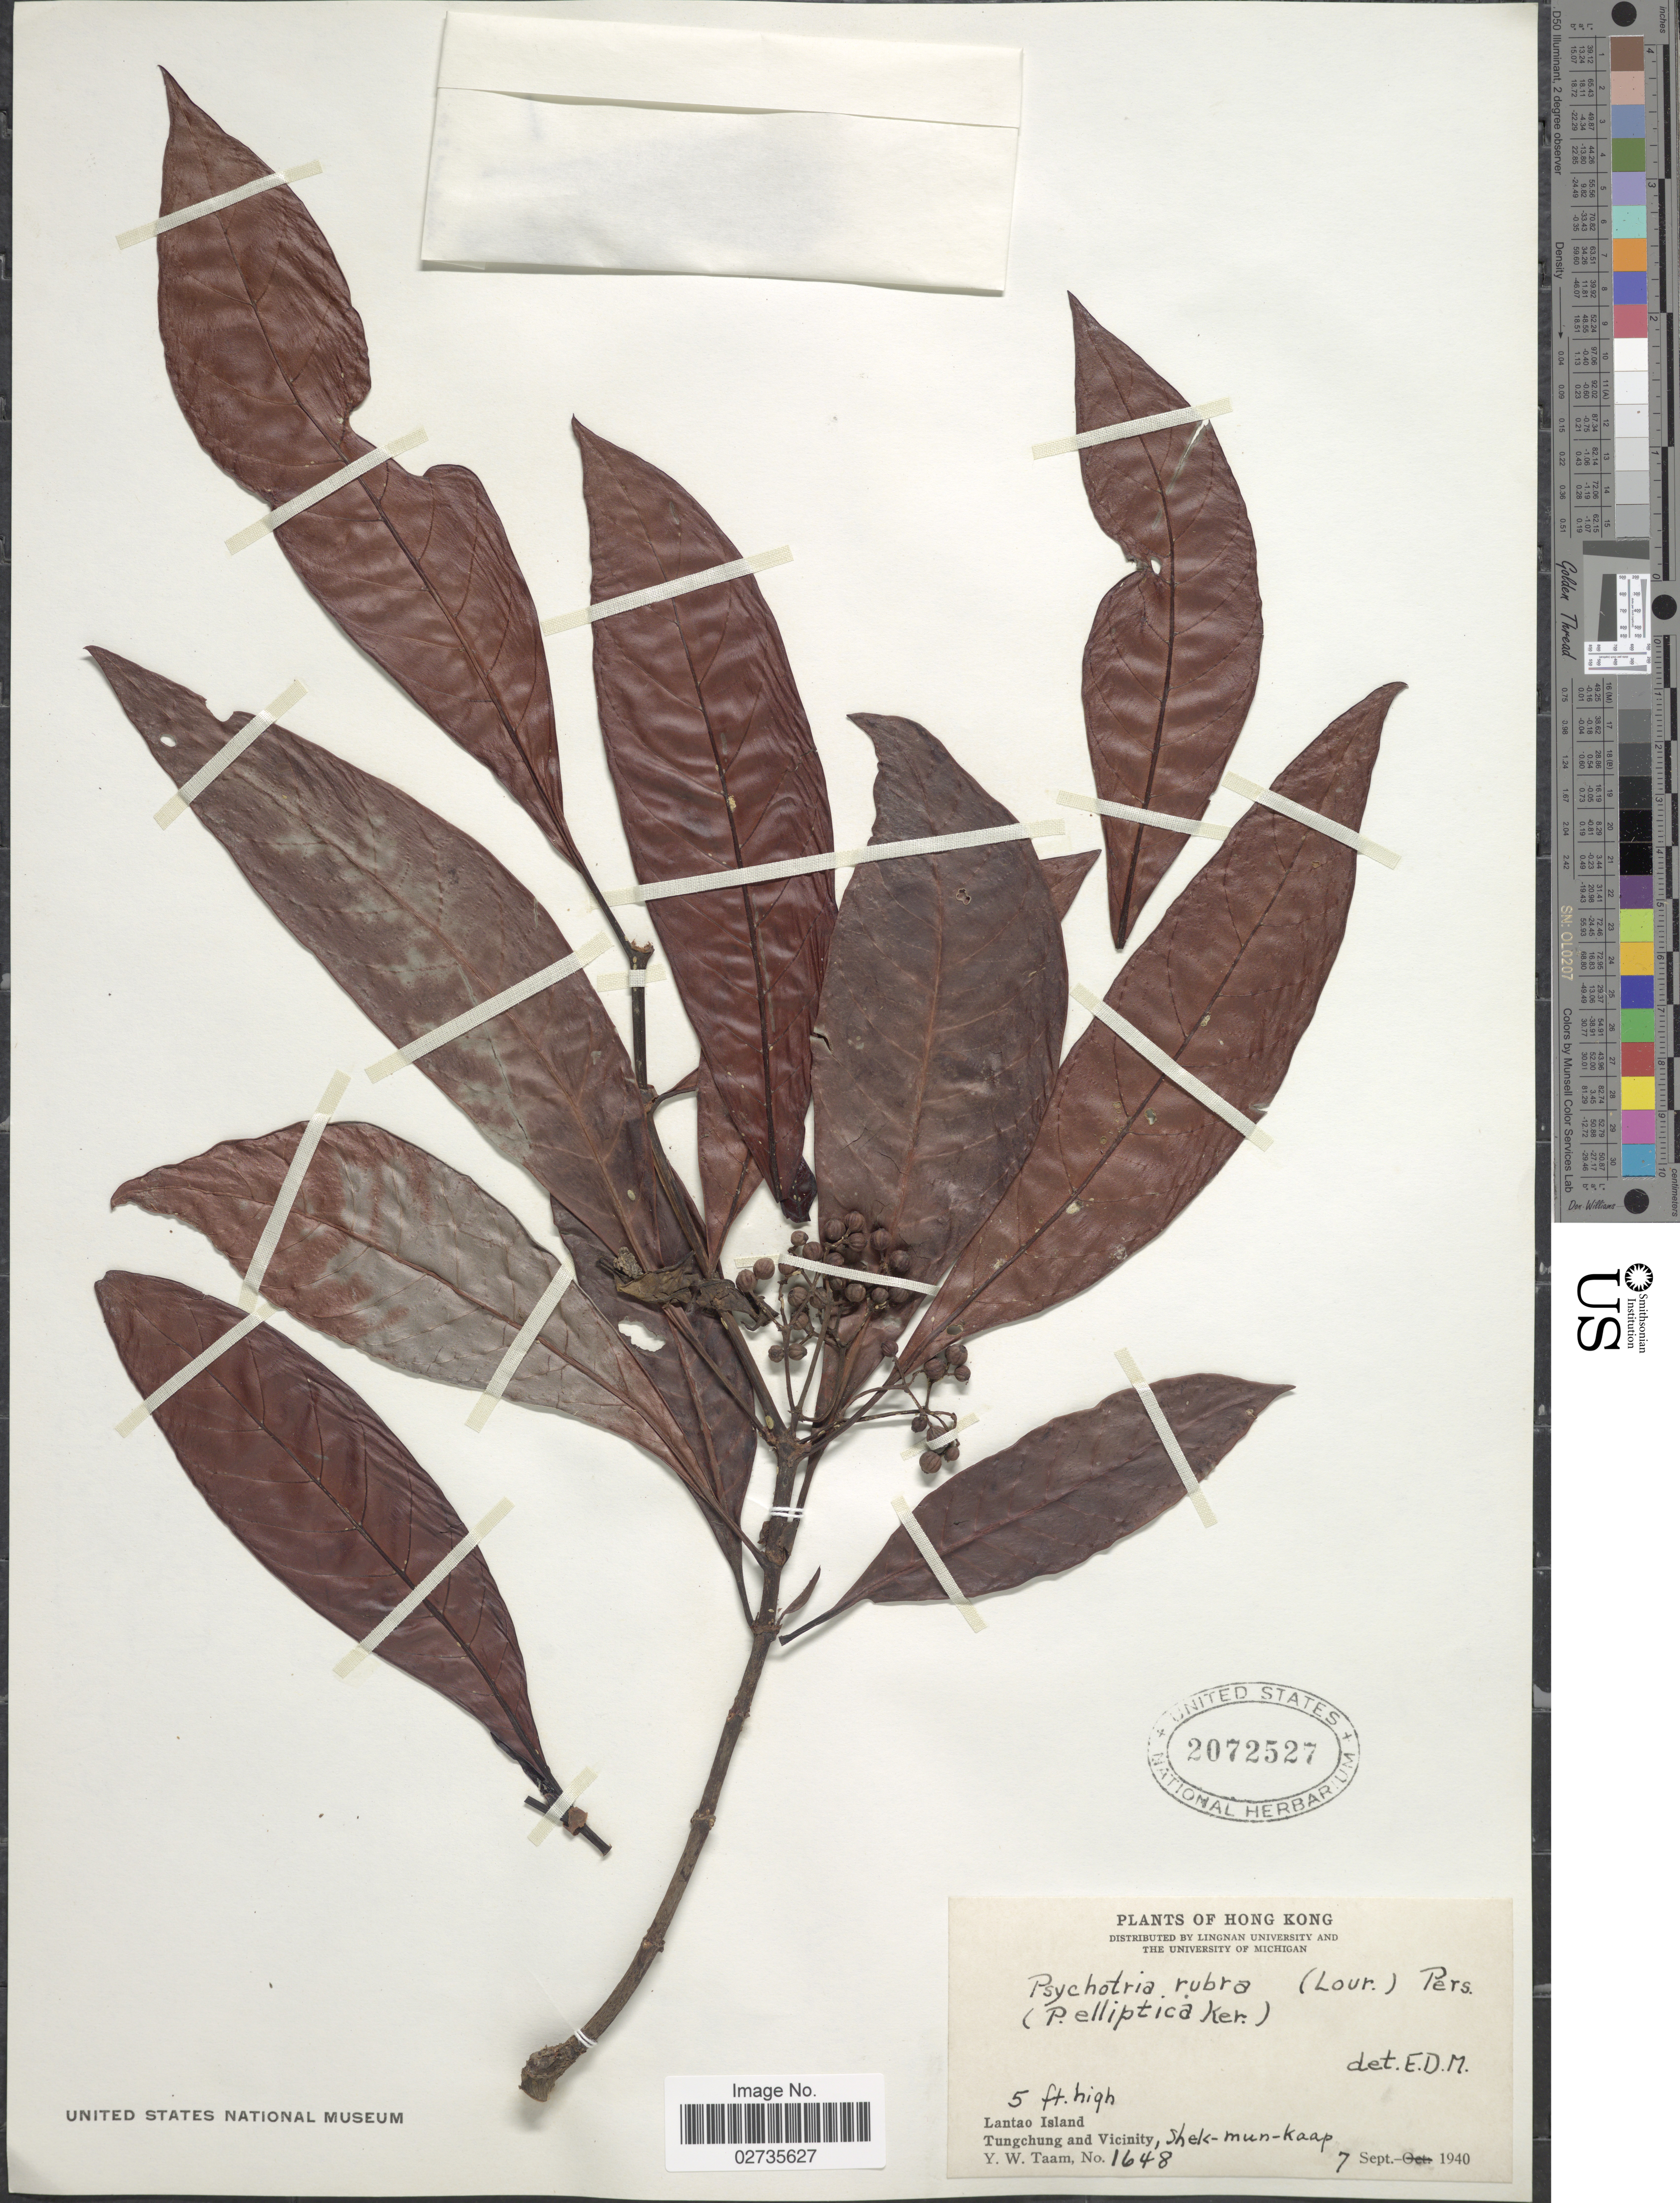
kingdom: Plantae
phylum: Tracheophyta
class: Magnoliopsida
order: Gentianales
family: Rubiaceae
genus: Psychotria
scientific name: Psychotria rubra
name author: (Lour.) Poir.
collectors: Y. W. Taam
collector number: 1648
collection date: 1940-09-07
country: China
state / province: Hong Kong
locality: Lantao Island, Tungchung and Vicinity, Shek-mun-Kaap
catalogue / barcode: US 2072527